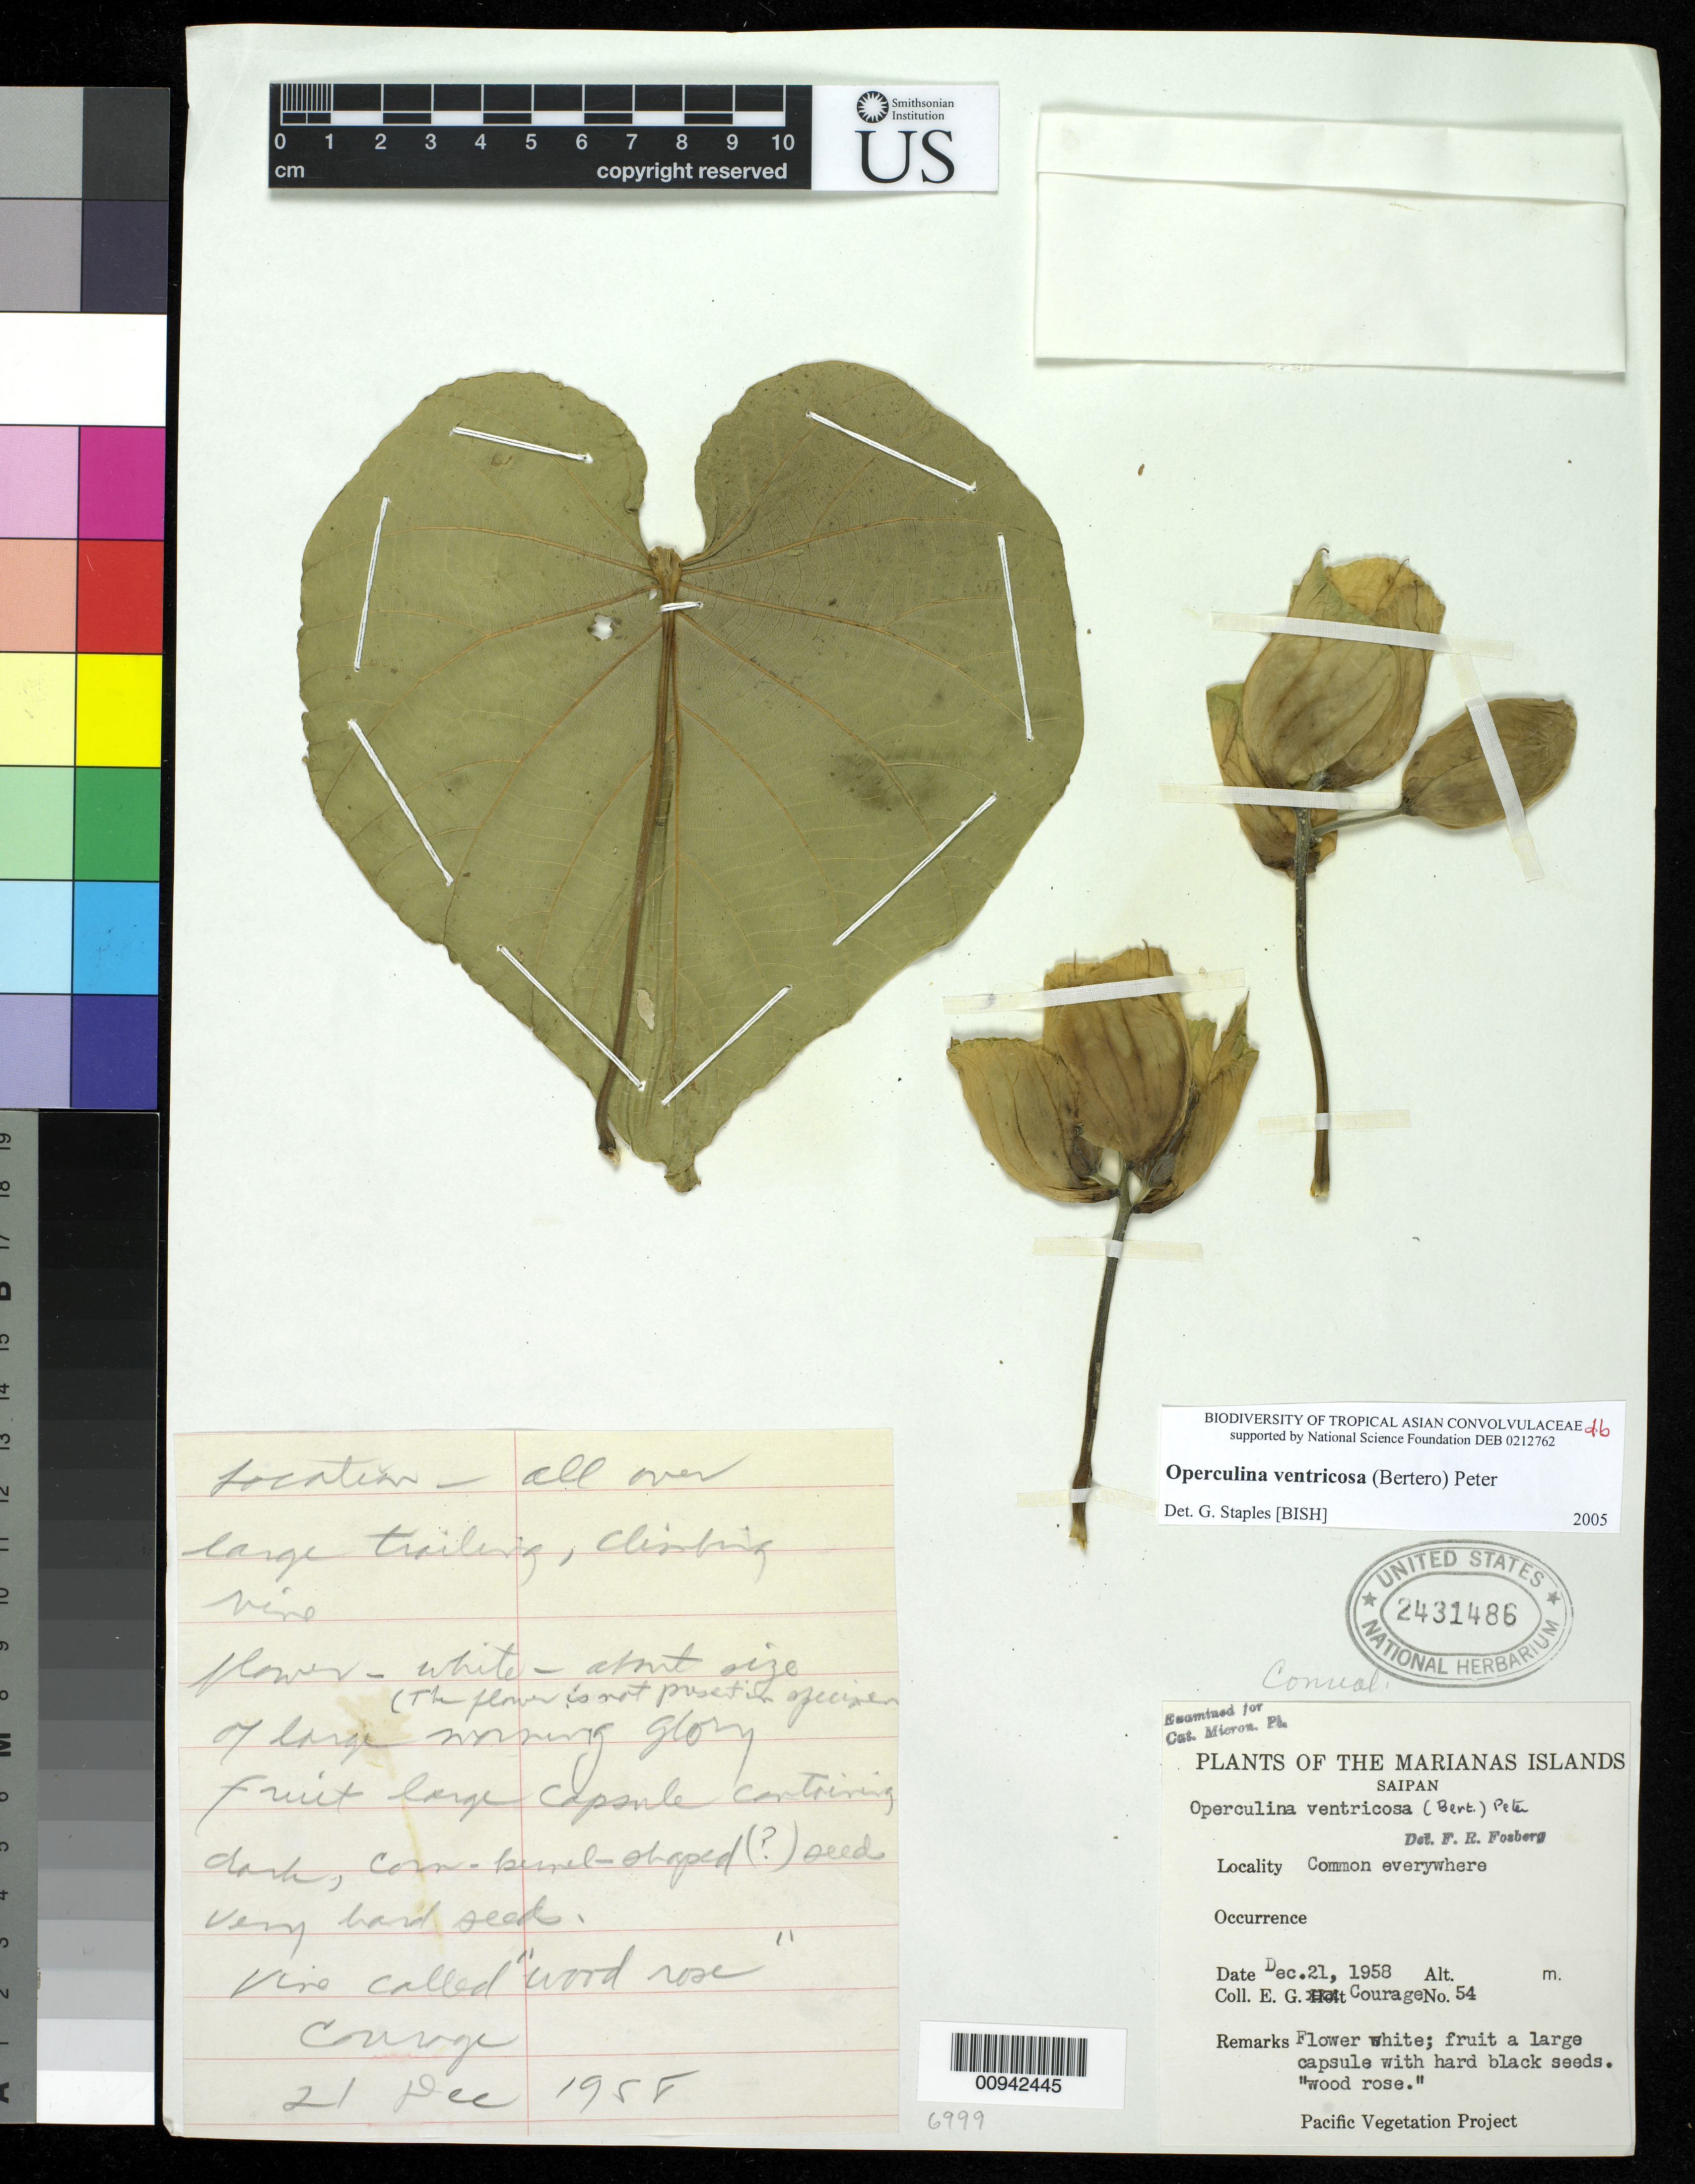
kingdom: Plantae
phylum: Tracheophyta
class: Magnoliopsida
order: Solanales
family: Convolvulaceae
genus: Operculina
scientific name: Operculina ventricosa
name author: (Aubl.) Barb. Rodr.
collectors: E. Courage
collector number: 54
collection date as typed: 21 Dec 1958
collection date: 1958-12-21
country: Northern Mariana Islands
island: Saipan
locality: common everywhere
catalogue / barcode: US 2431486